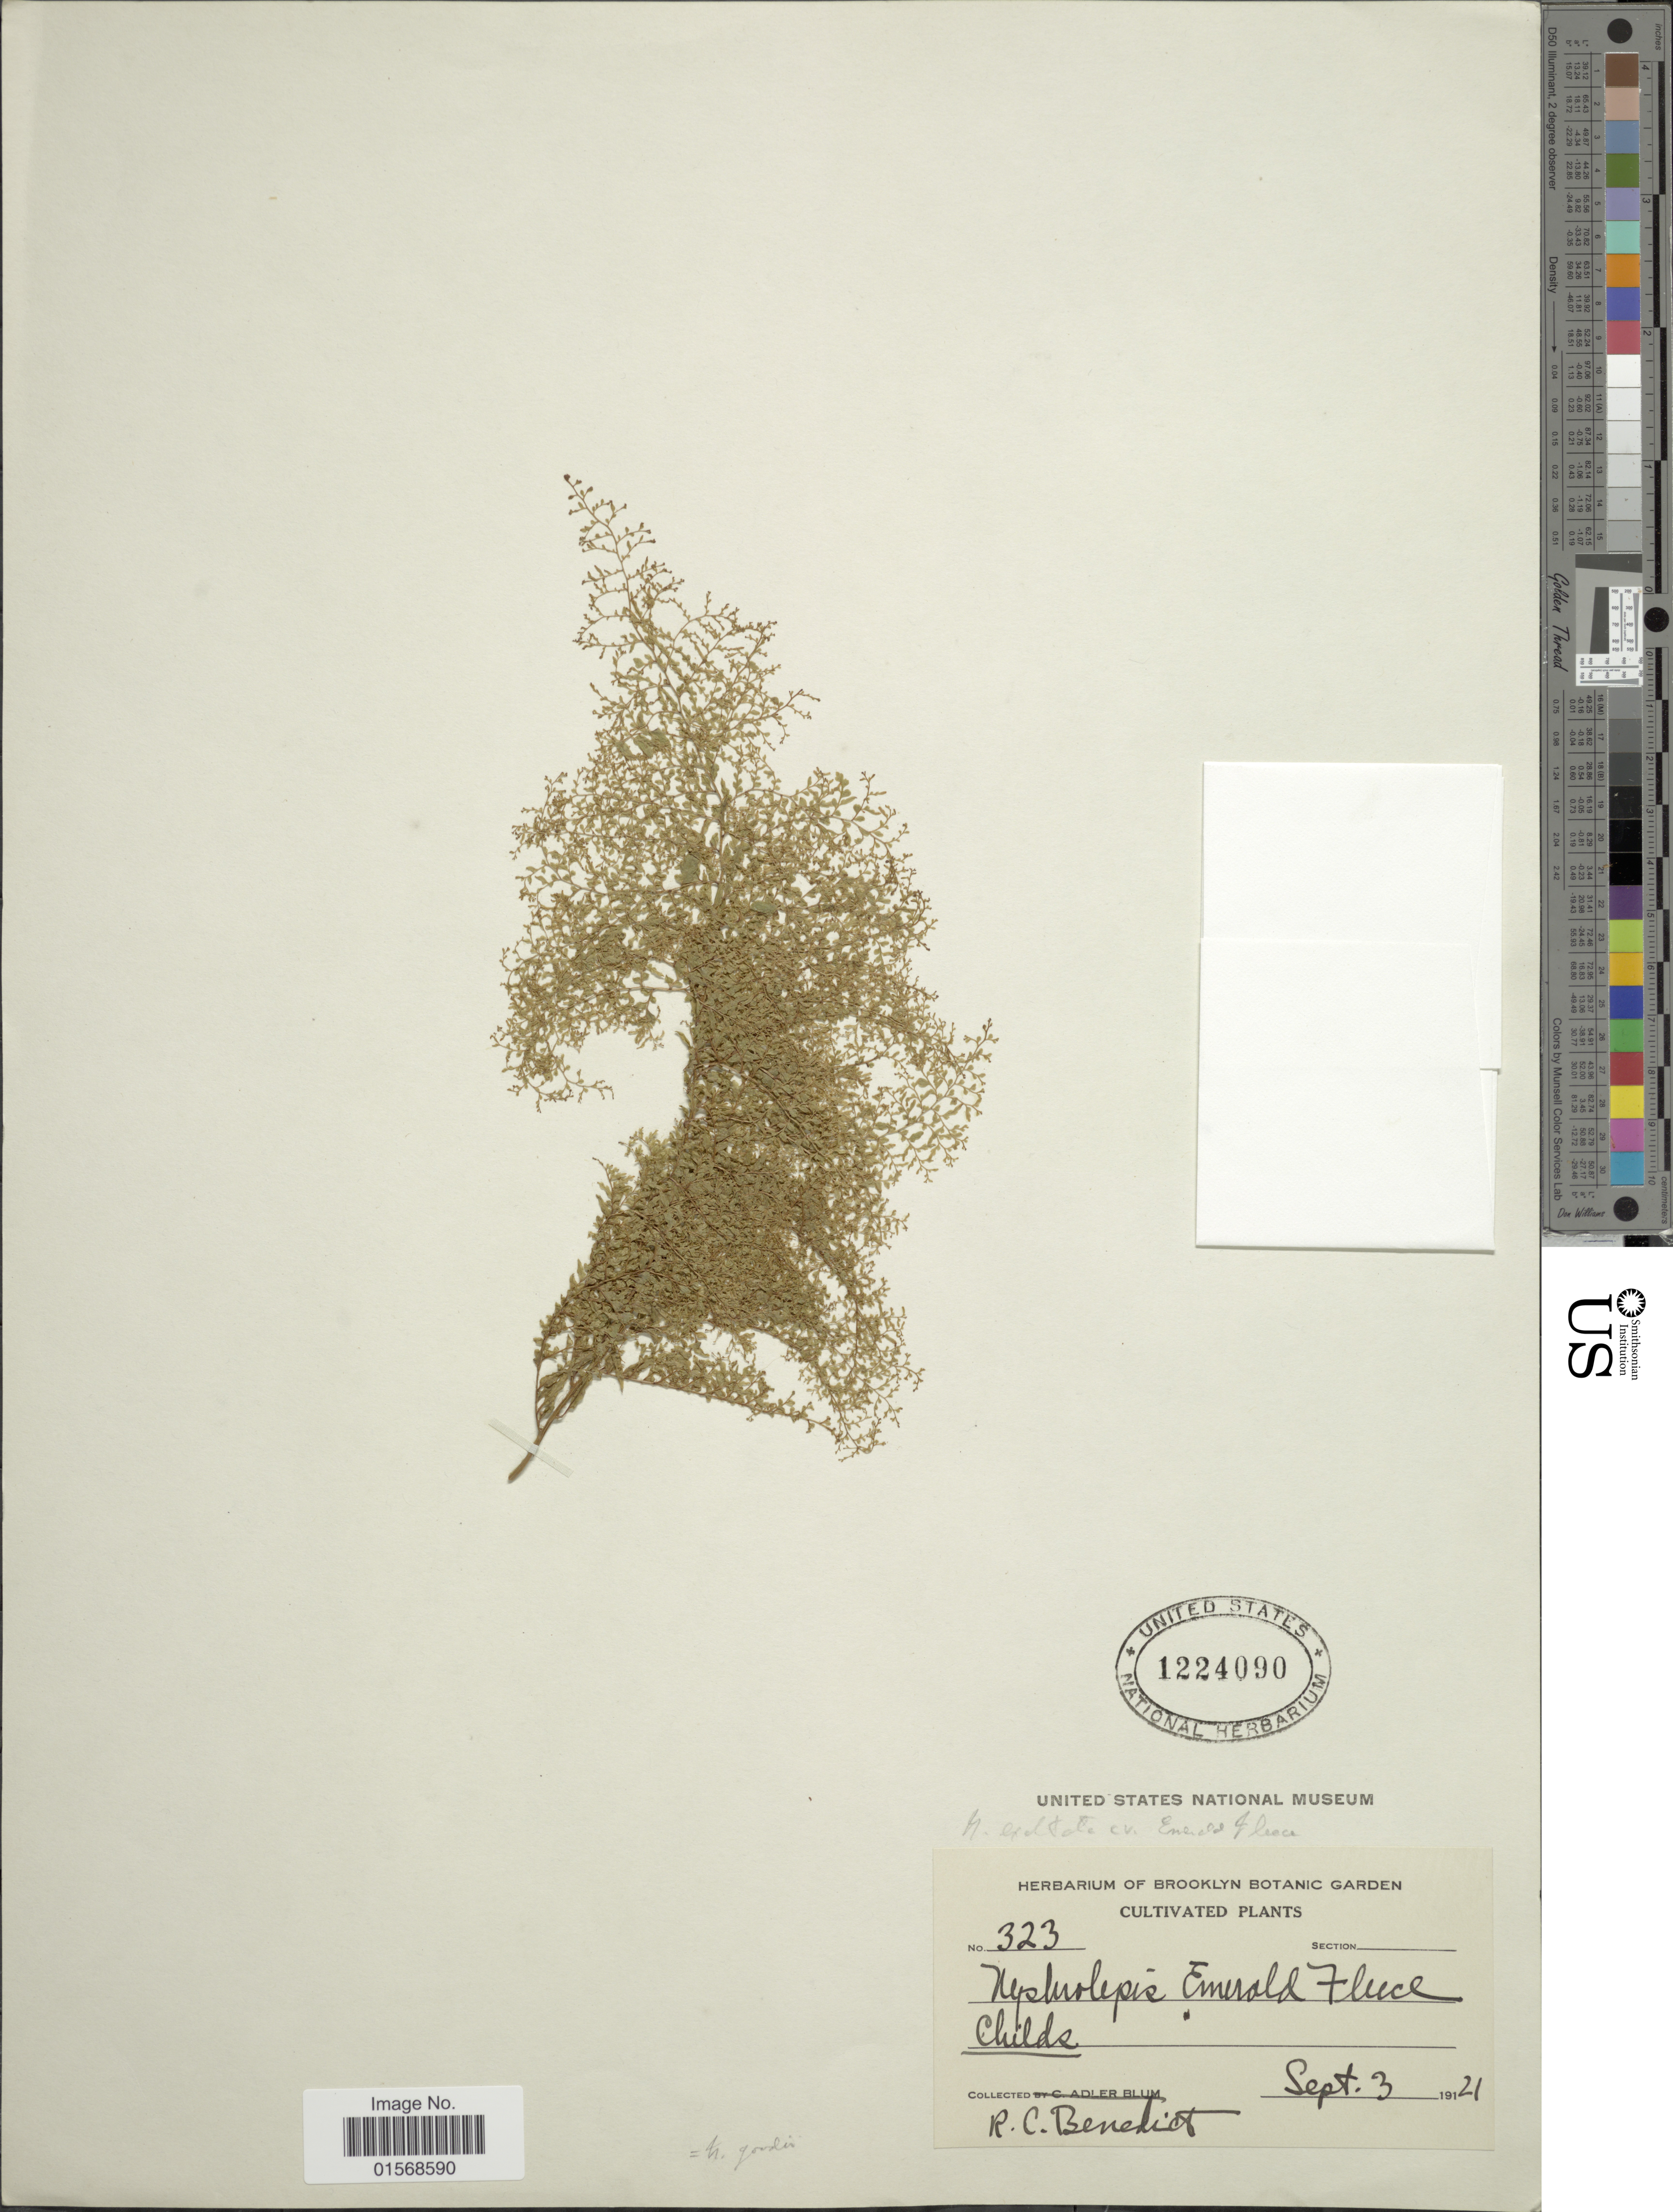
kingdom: Plantae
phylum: Tracheophyta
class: Polypodiopsida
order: Polypodiales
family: Nephrolepidaceae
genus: Nephrolepis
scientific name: Nephrolepis 'Emerald Fleece'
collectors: R. C. Benedict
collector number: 323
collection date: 1921-09-03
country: United States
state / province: New York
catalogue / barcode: US 1224090